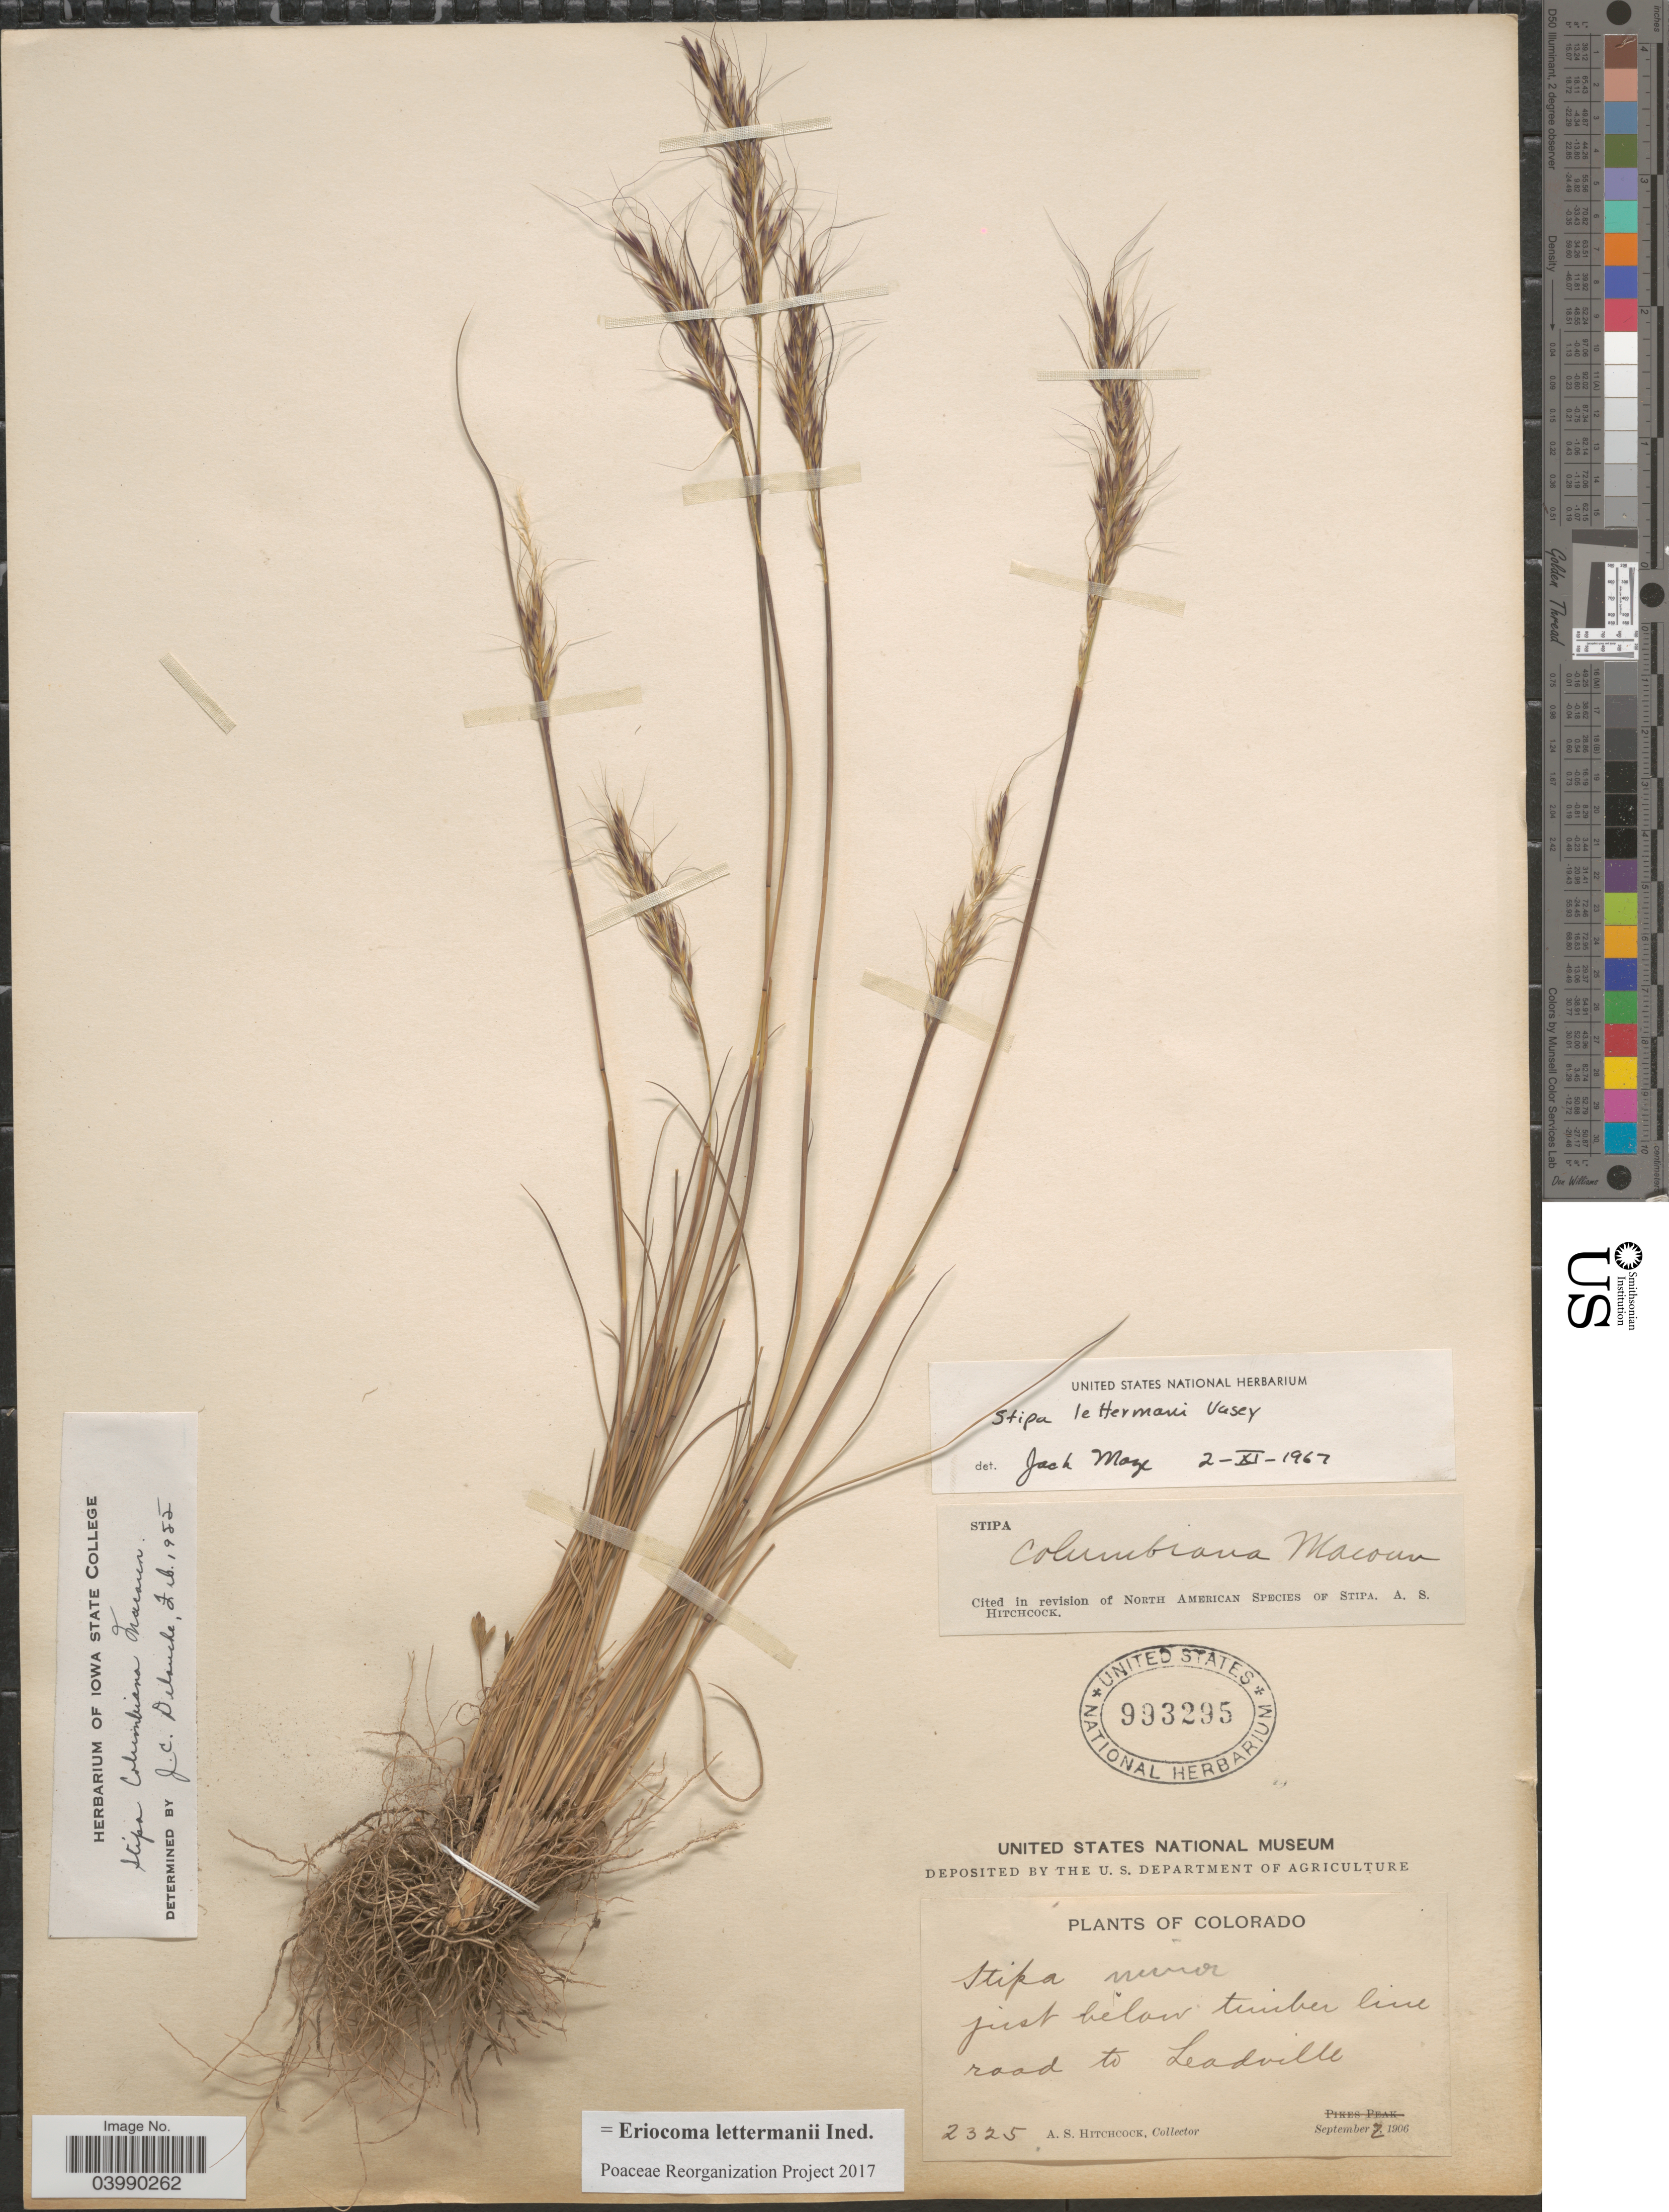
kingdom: Plantae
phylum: Tracheophyta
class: Liliopsida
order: Poales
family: Poaceae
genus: Eriocoma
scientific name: Eriocoma lettermanii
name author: (Vasey) Romasch.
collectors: A. S. Hitchcock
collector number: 2325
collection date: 1906-09-02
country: United States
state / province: Colorado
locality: Just below timber lone road to Leadville.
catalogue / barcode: US 993295